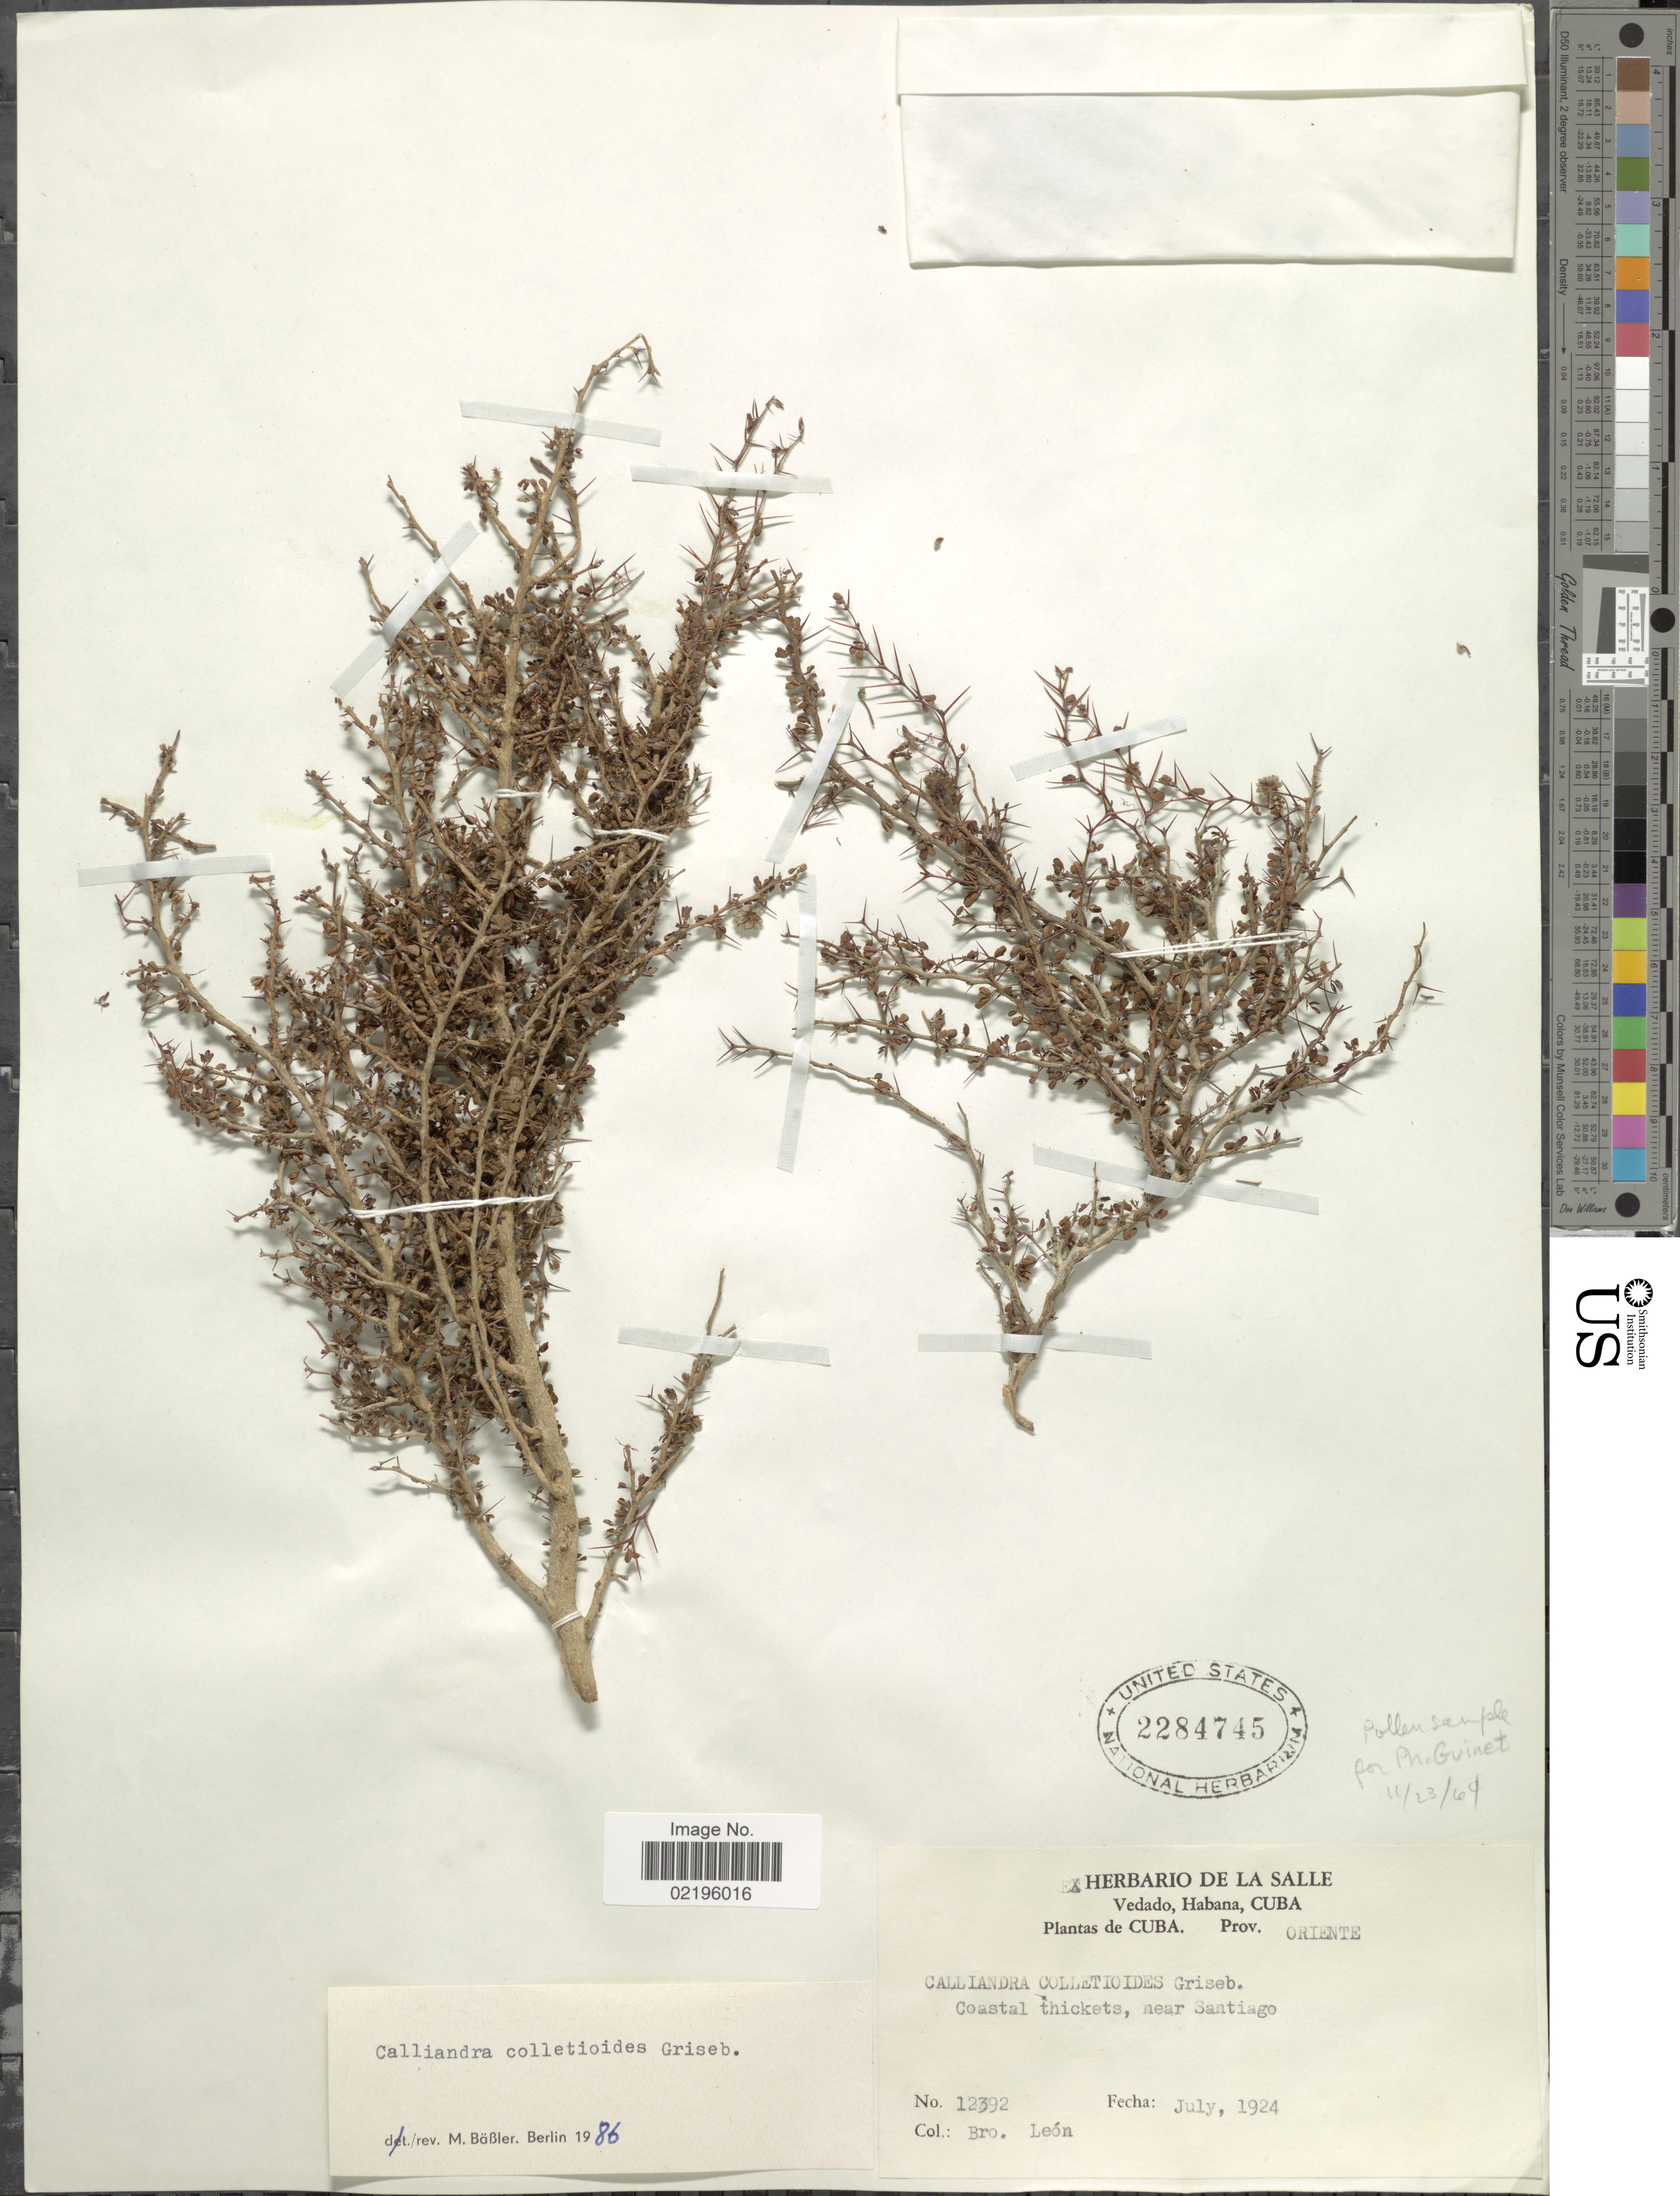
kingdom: Plantae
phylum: Tracheophyta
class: Magnoliopsida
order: Fabales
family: Fabaceae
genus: Calliandra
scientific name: Calliandra colletioides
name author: Griseb.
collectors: Bro. León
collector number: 12392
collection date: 1924-07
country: Cuba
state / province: Oriente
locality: Vedado, Habana. Prov. Oriente. Coastal thickets, near Santiago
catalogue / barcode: US 2284745